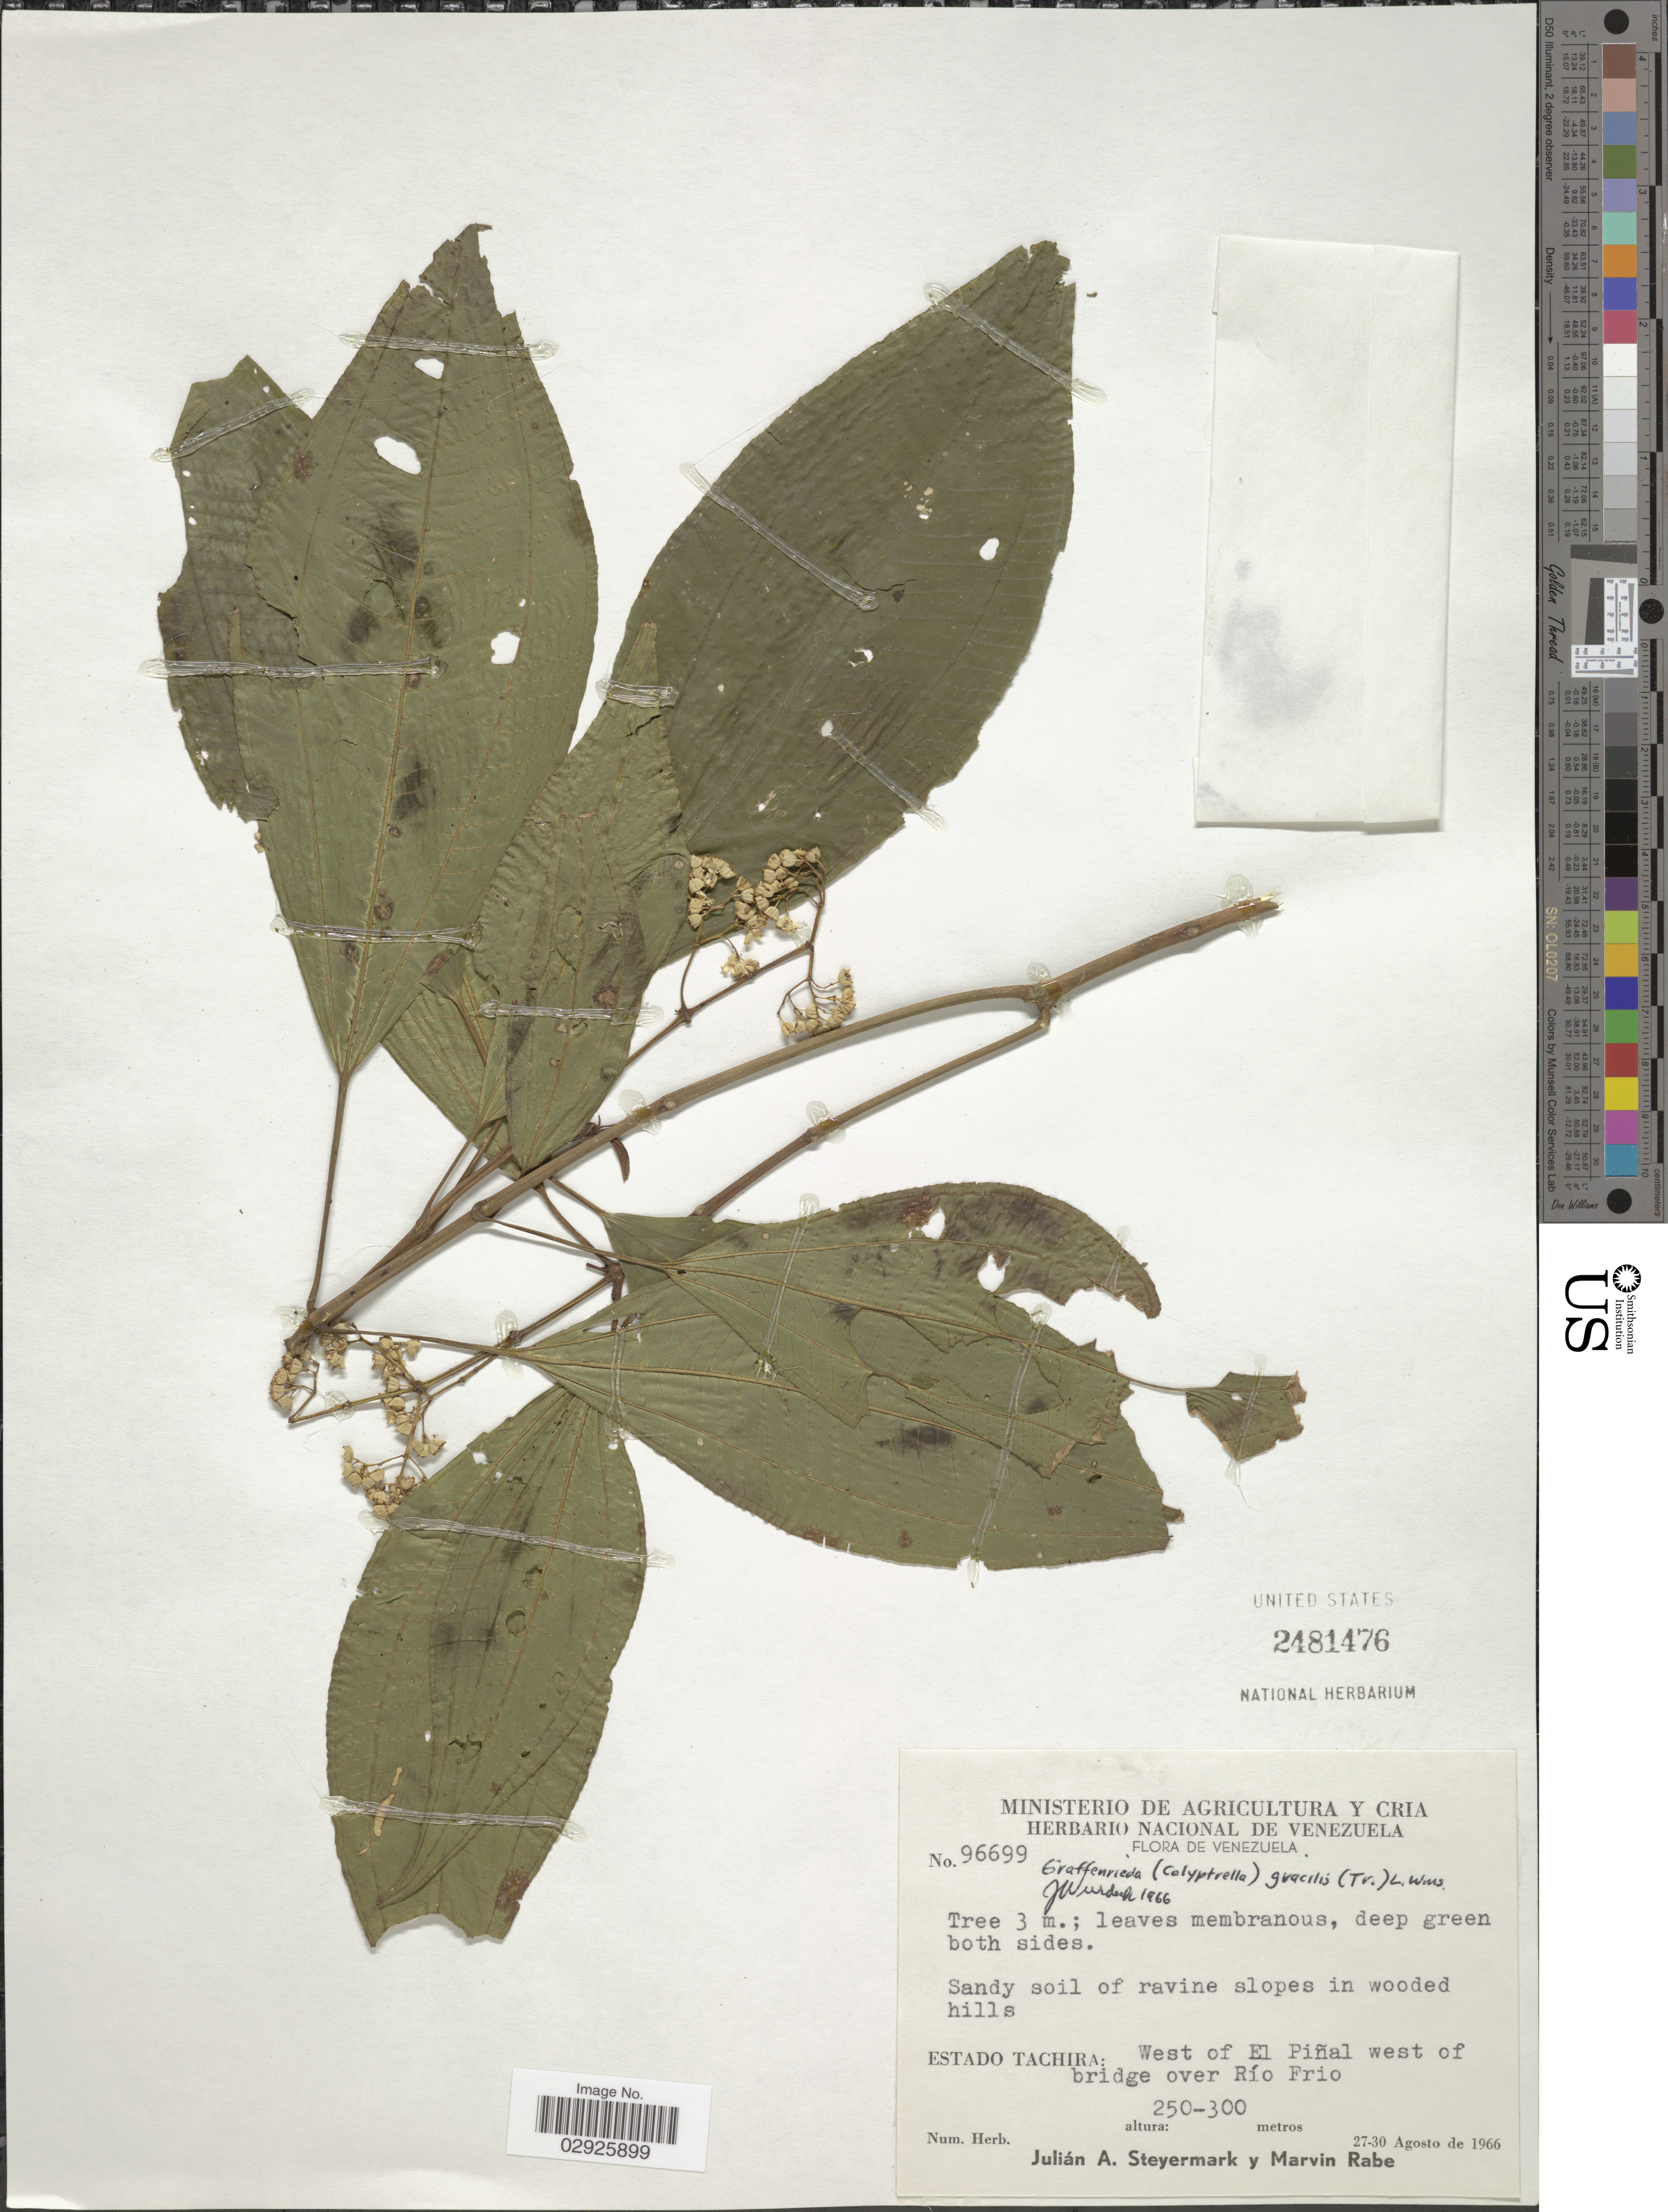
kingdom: Plantae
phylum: Tracheophyta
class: Magnoliopsida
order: Myrtales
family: Melastomataceae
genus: Graffenrieda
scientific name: Graffenrieda gracilis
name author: (Triana) L.O. Williams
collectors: J. Steyermark & M. Rabe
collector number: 96699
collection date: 1966-08-27/1966-08-30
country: Venezuela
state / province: Tachira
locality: West of El Piñal west of bridge over Río Frio.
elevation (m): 250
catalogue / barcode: US 2481476